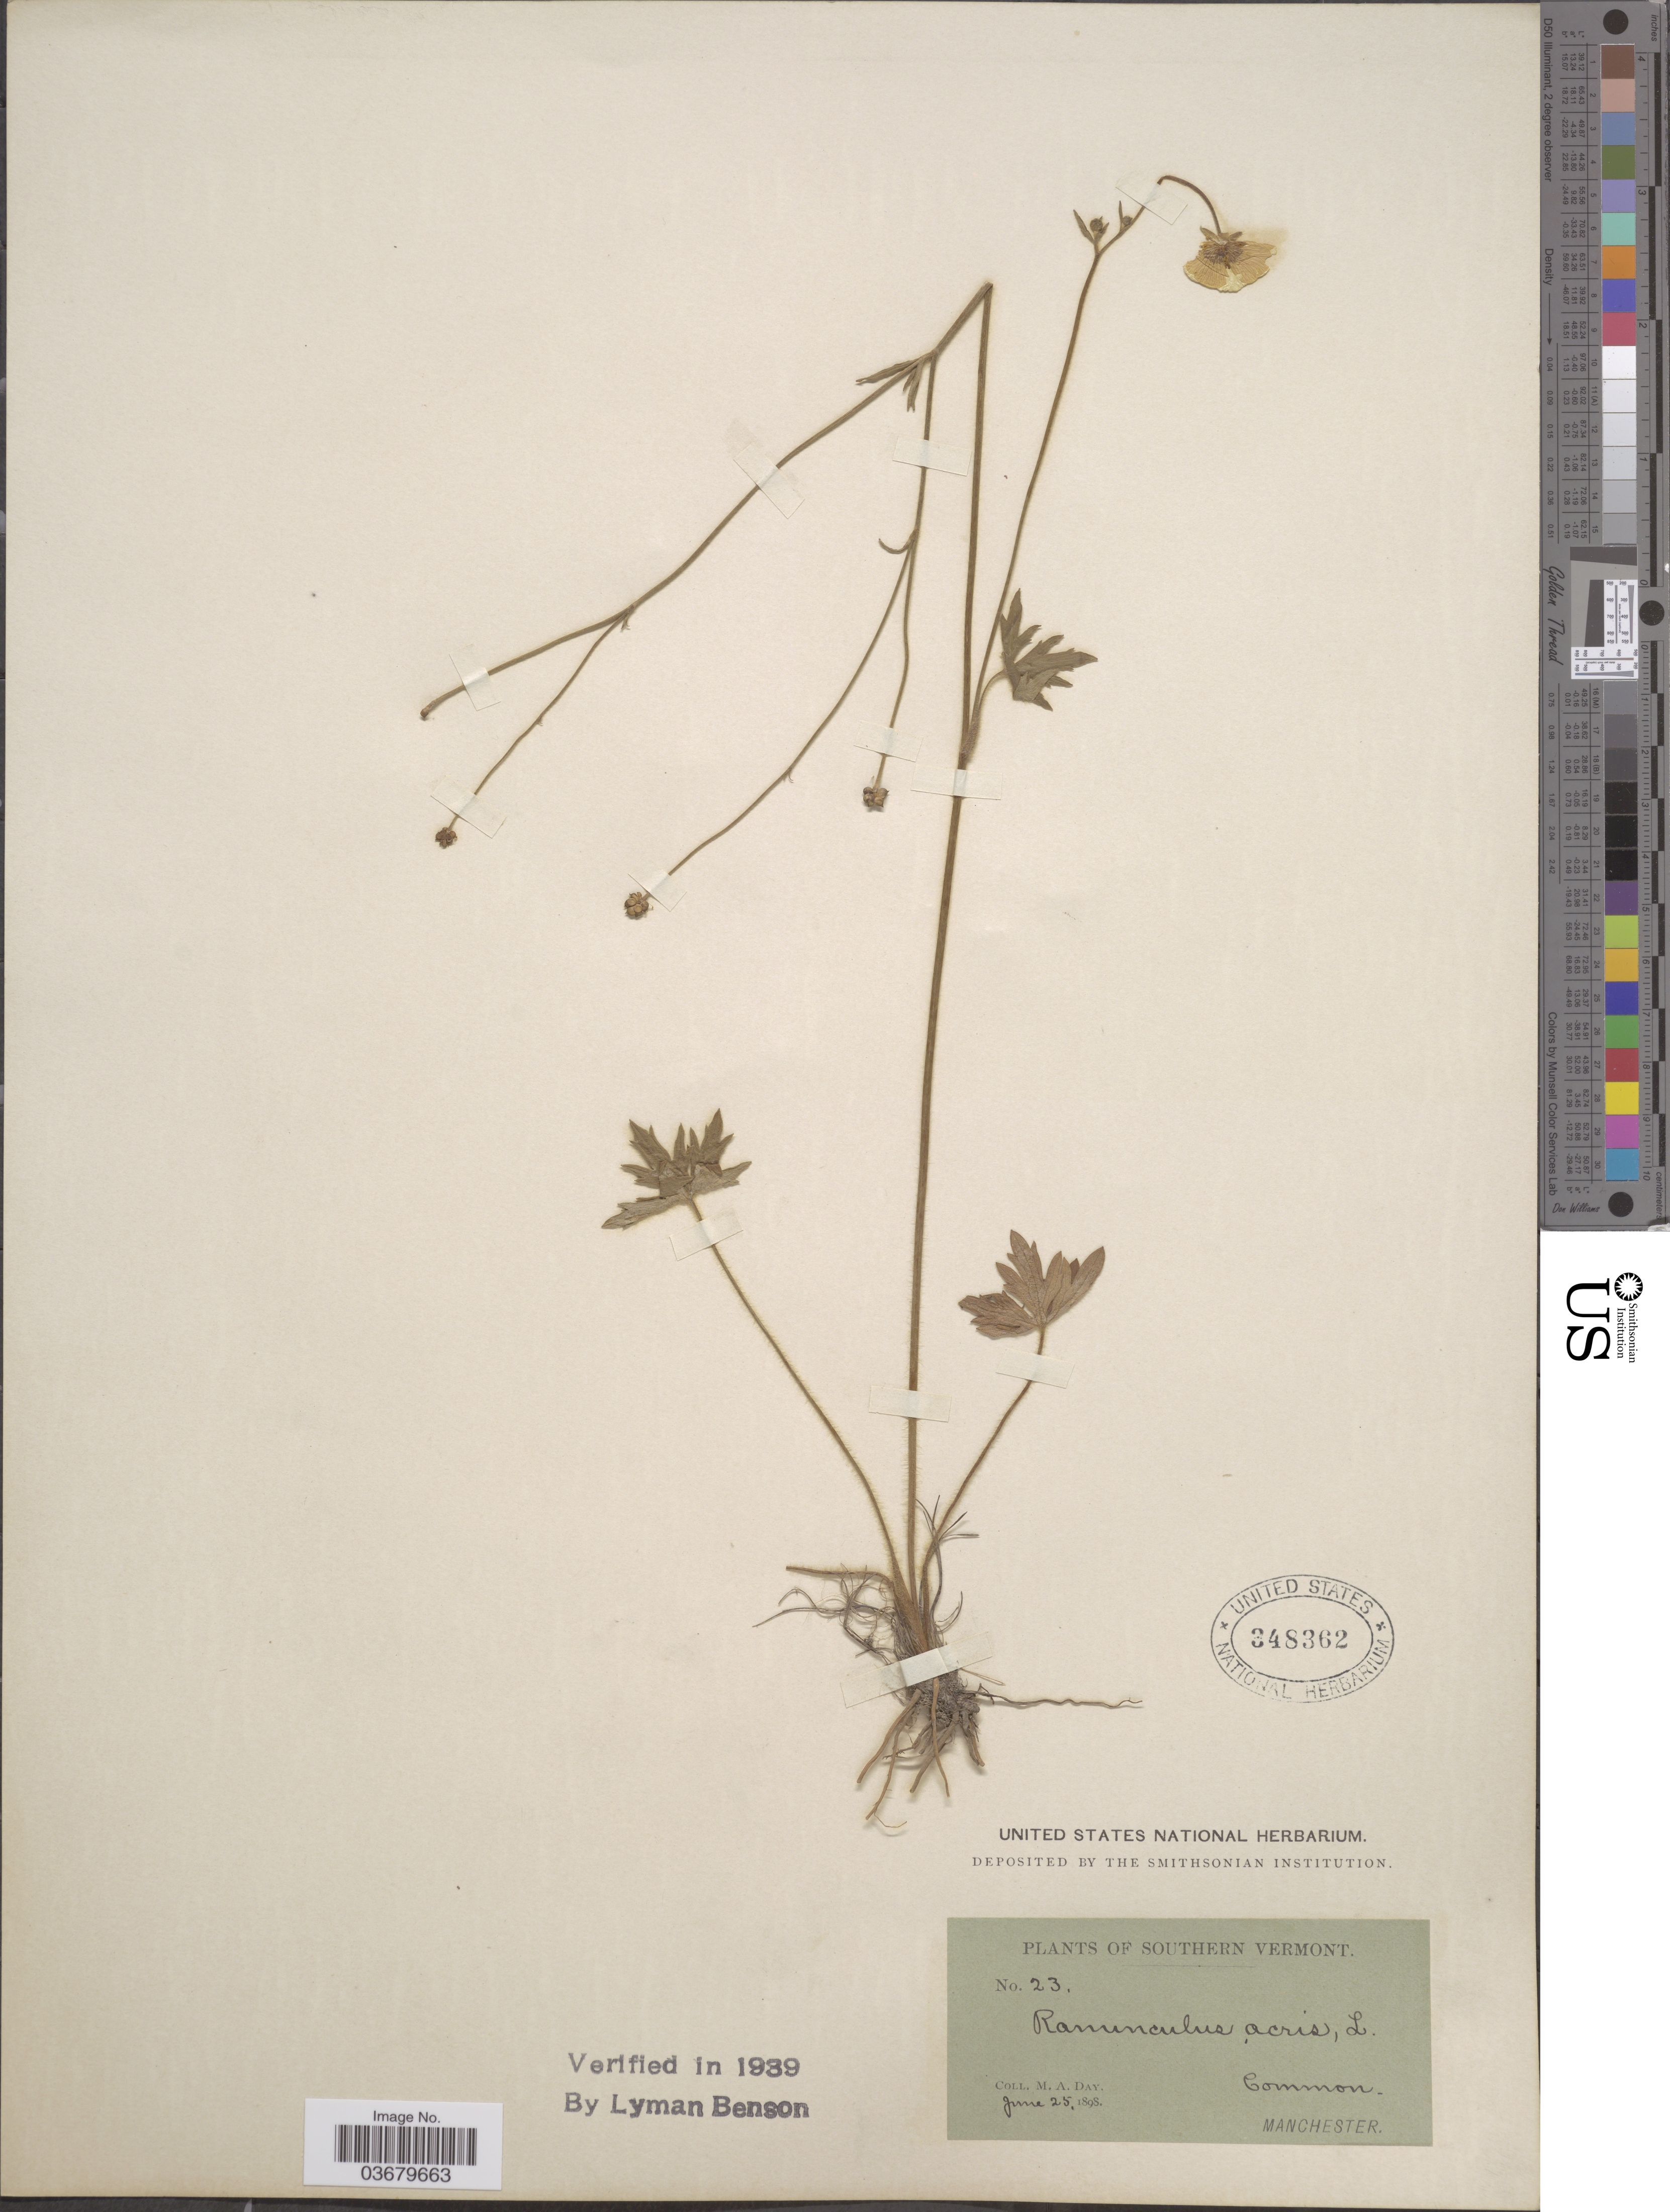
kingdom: Plantae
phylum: Tracheophyta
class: Magnoliopsida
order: Ranunculales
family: Ranunculaceae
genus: Ranunculus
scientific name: Ranunculus acris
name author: L.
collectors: M. Day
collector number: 23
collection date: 1898-06-25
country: United States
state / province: Vermont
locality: Southern Vermont. Manchester.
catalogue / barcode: US 348362